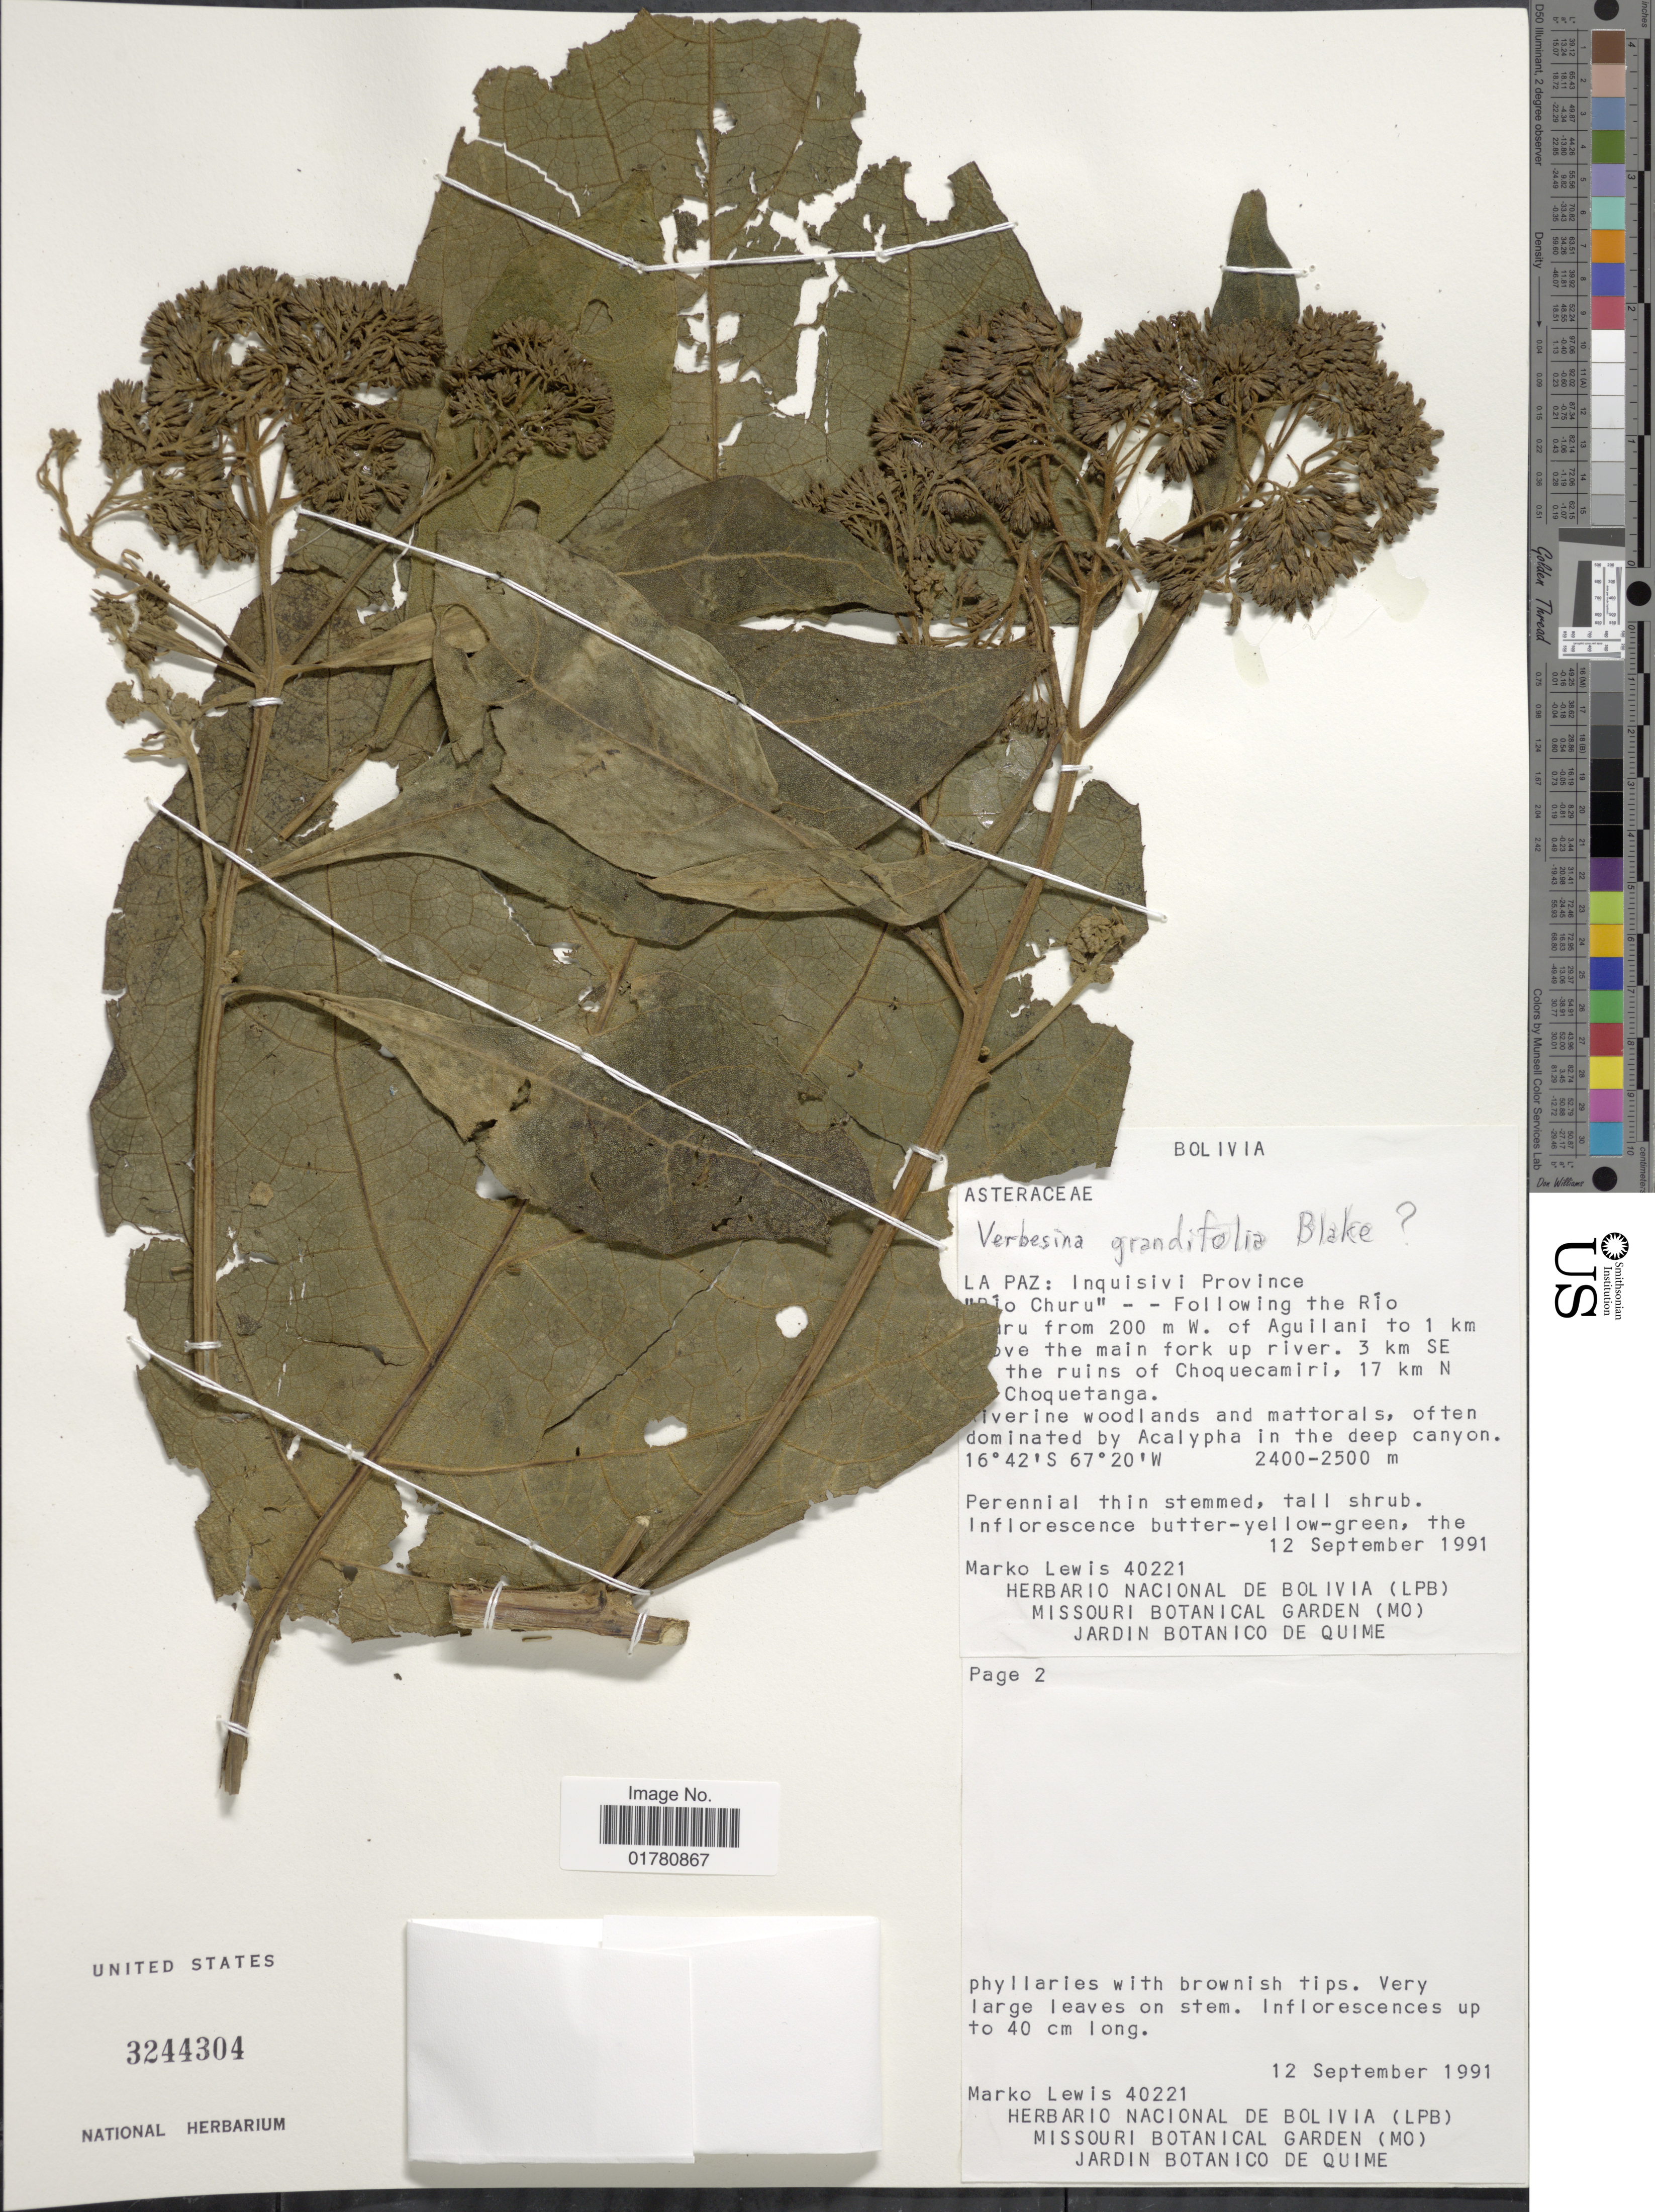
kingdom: Plantae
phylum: Tracheophyta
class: Magnoliopsida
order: Asterales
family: Asteraceae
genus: Verbesina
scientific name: Verbesina grandifolia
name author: S.F. Blake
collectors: M. A. Lewis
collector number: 40221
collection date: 1991-09-12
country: Bolivia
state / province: La Paz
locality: Inquisivi Province 'Rio Churu' - - Following the Río Churu from 200 m W of Aguilani to 1 km above the main fork up river. 3 km SE of the ruins of Choquecamiri, 17 km N of Choquetanga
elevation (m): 2400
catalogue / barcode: US 3244304